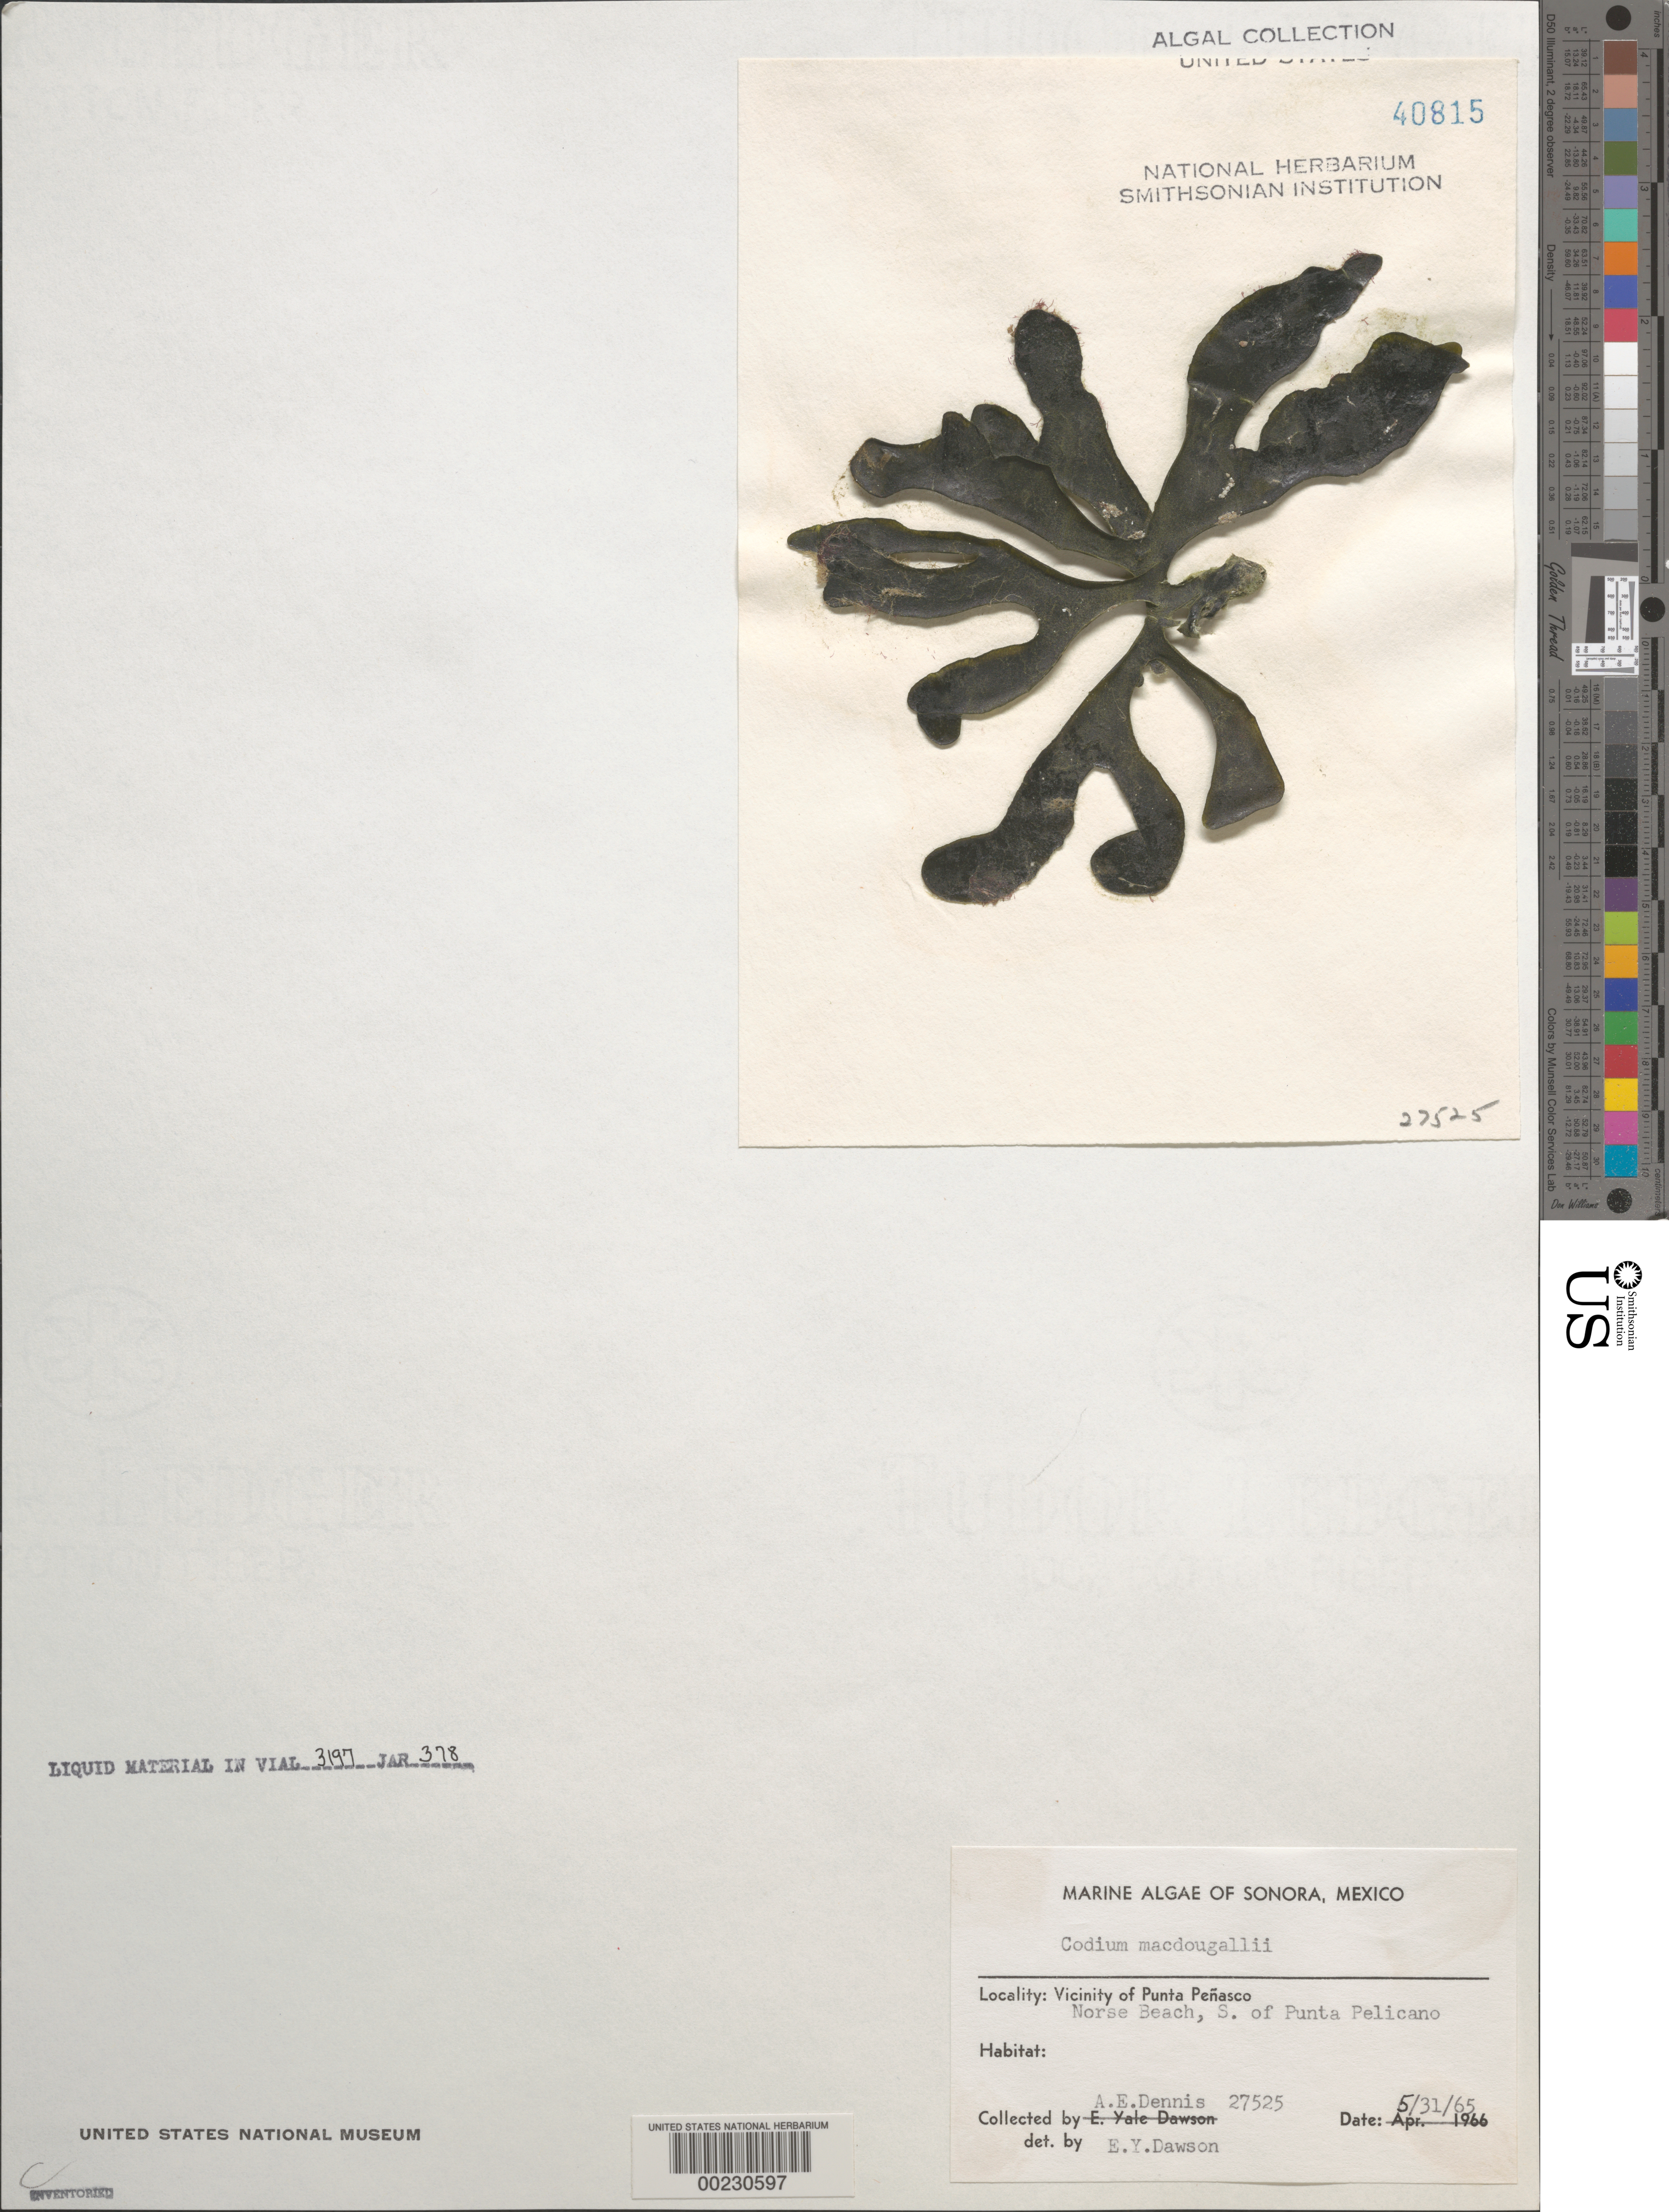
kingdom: Plantae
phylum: Chlorophyta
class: Ulvophyceae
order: Bryopsidales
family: Codiaceae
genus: Codium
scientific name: Codium brandegeei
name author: Setch. & N.L. Gardner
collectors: A. Dennis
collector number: EYD 27525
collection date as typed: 31 May 1965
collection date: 1965-05-31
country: Mexico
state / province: Sonora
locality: Norse Beach, south of Punta Pelicano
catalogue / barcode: US 40815